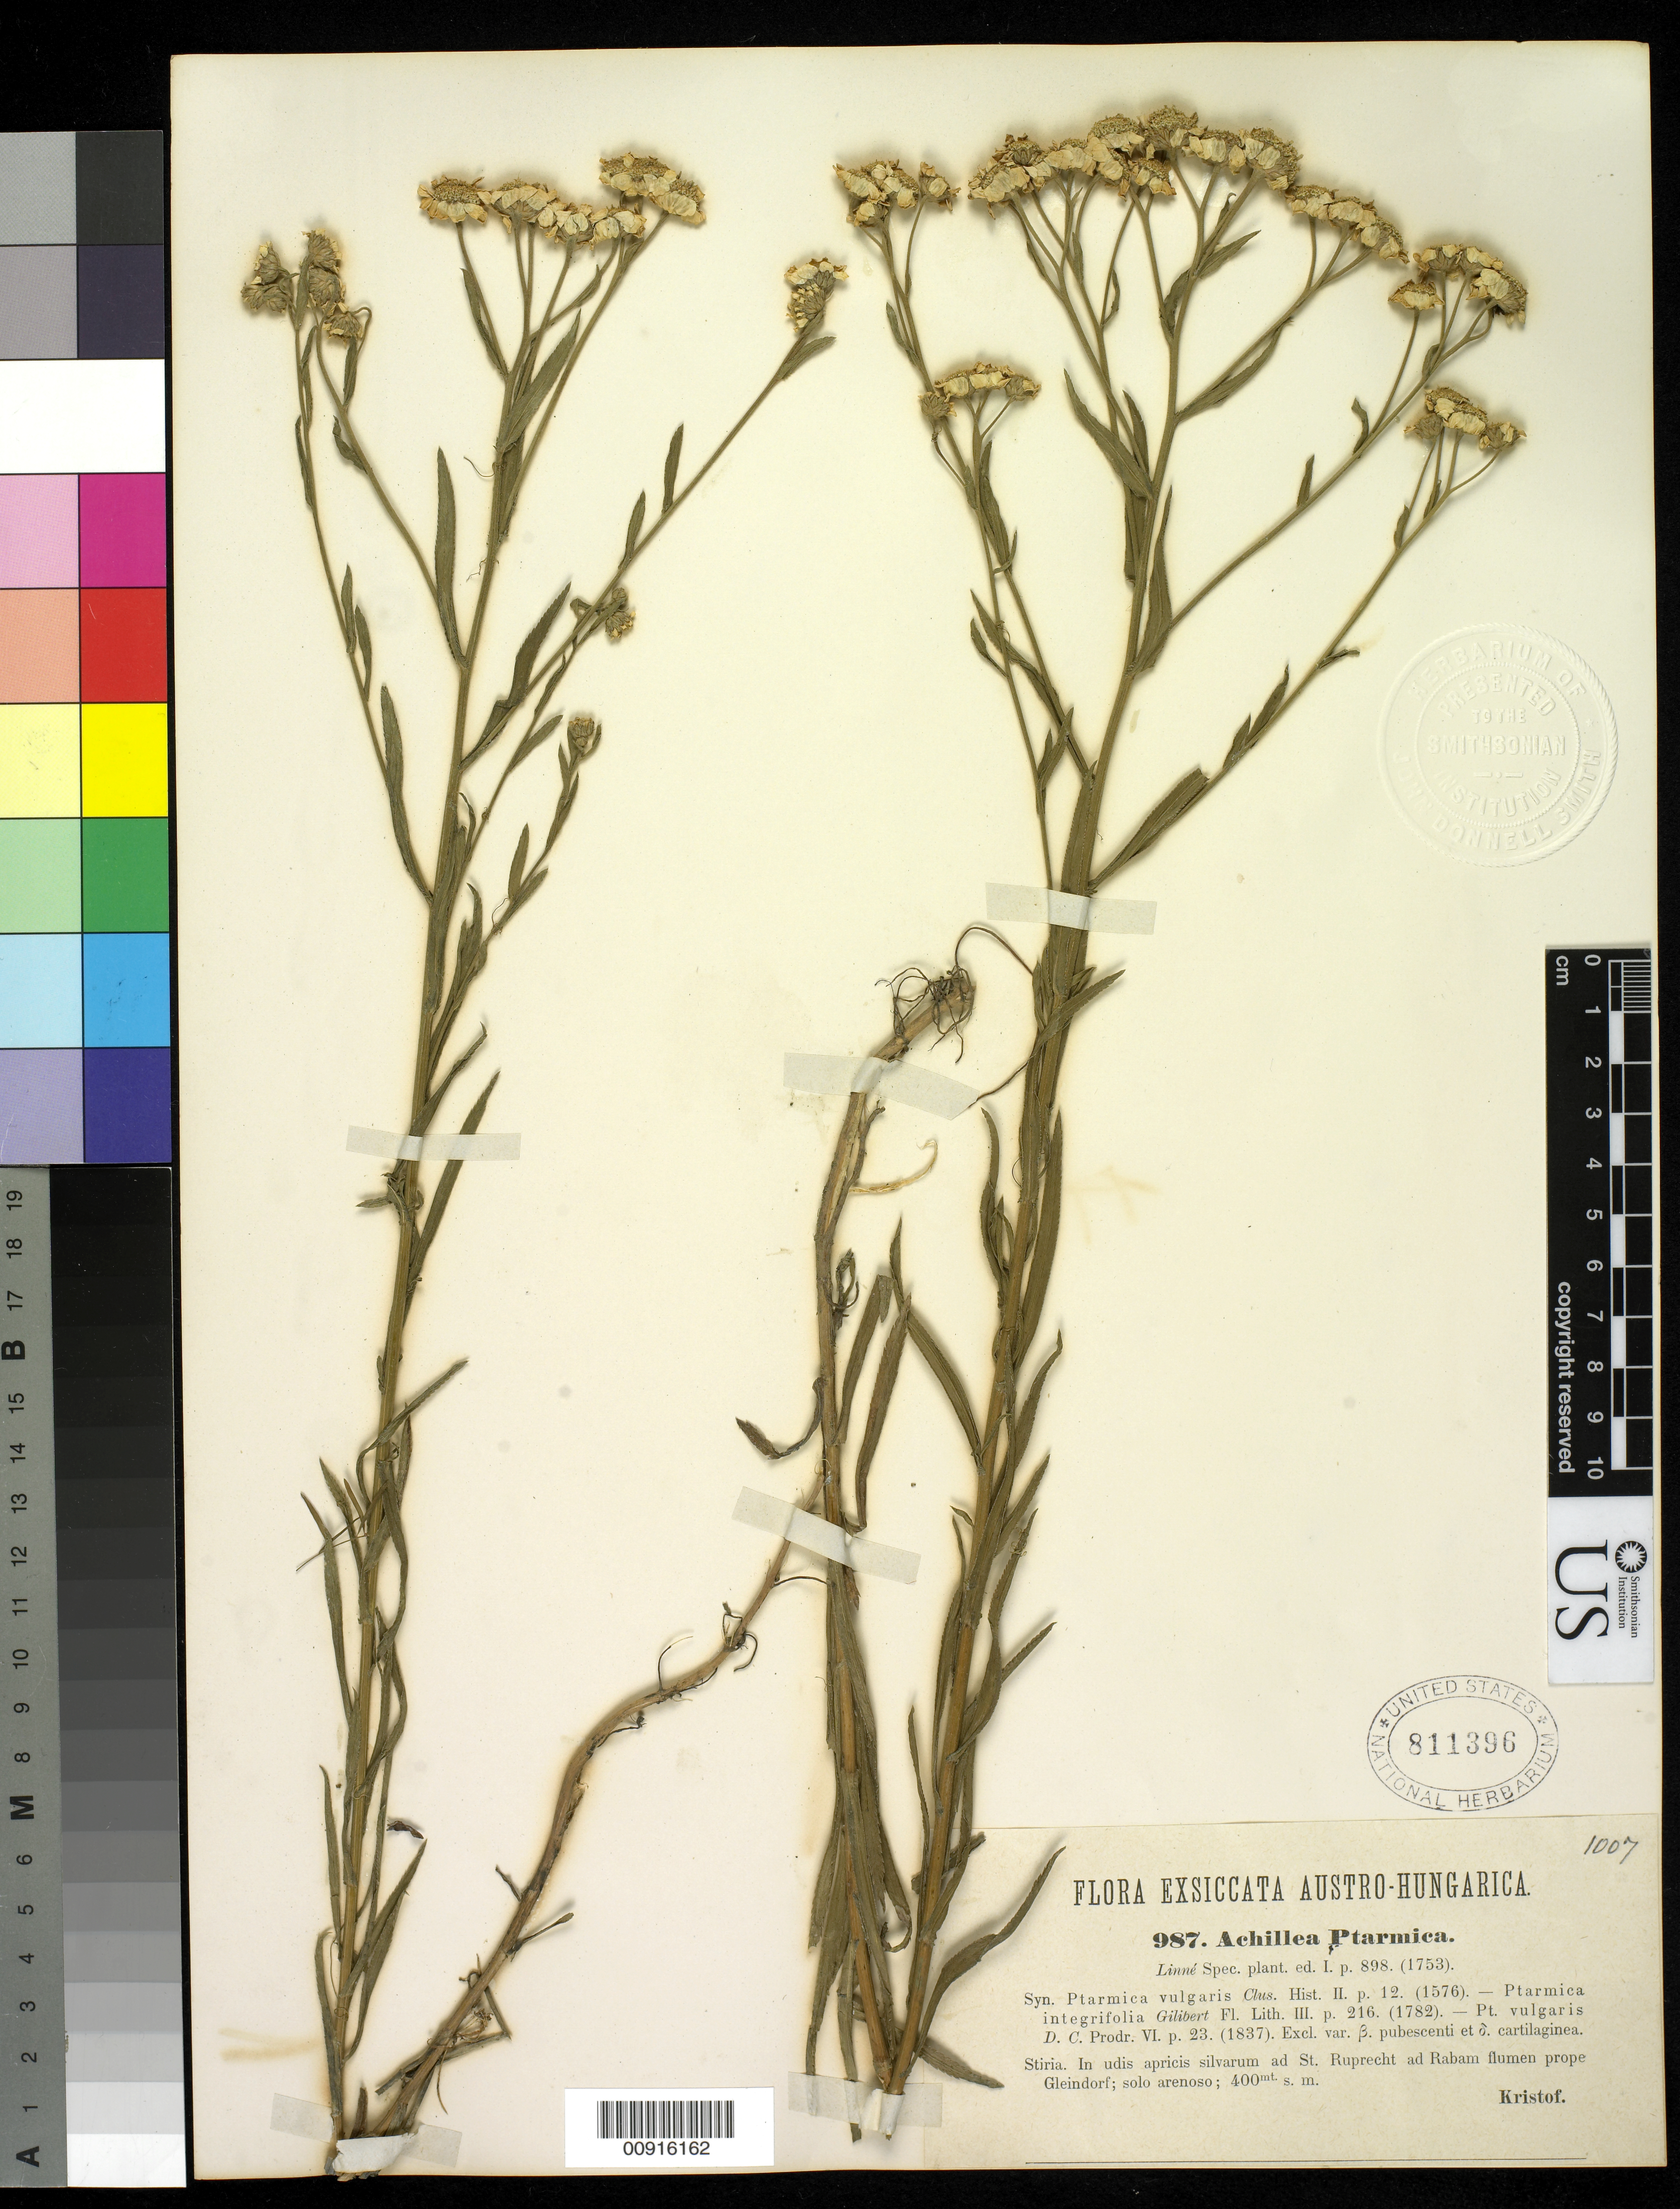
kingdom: Plantae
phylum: Tracheophyta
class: Magnoliopsida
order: Asterales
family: Asteraceae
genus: Achillea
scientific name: Achillea ptarmica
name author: L.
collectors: Kristof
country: Austria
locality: Stiria. In udis apricis silvarum ad St Ruprecht an Rabam flumen prope Gleindorf; solo arenoso; 400 mt.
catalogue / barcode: US 811836